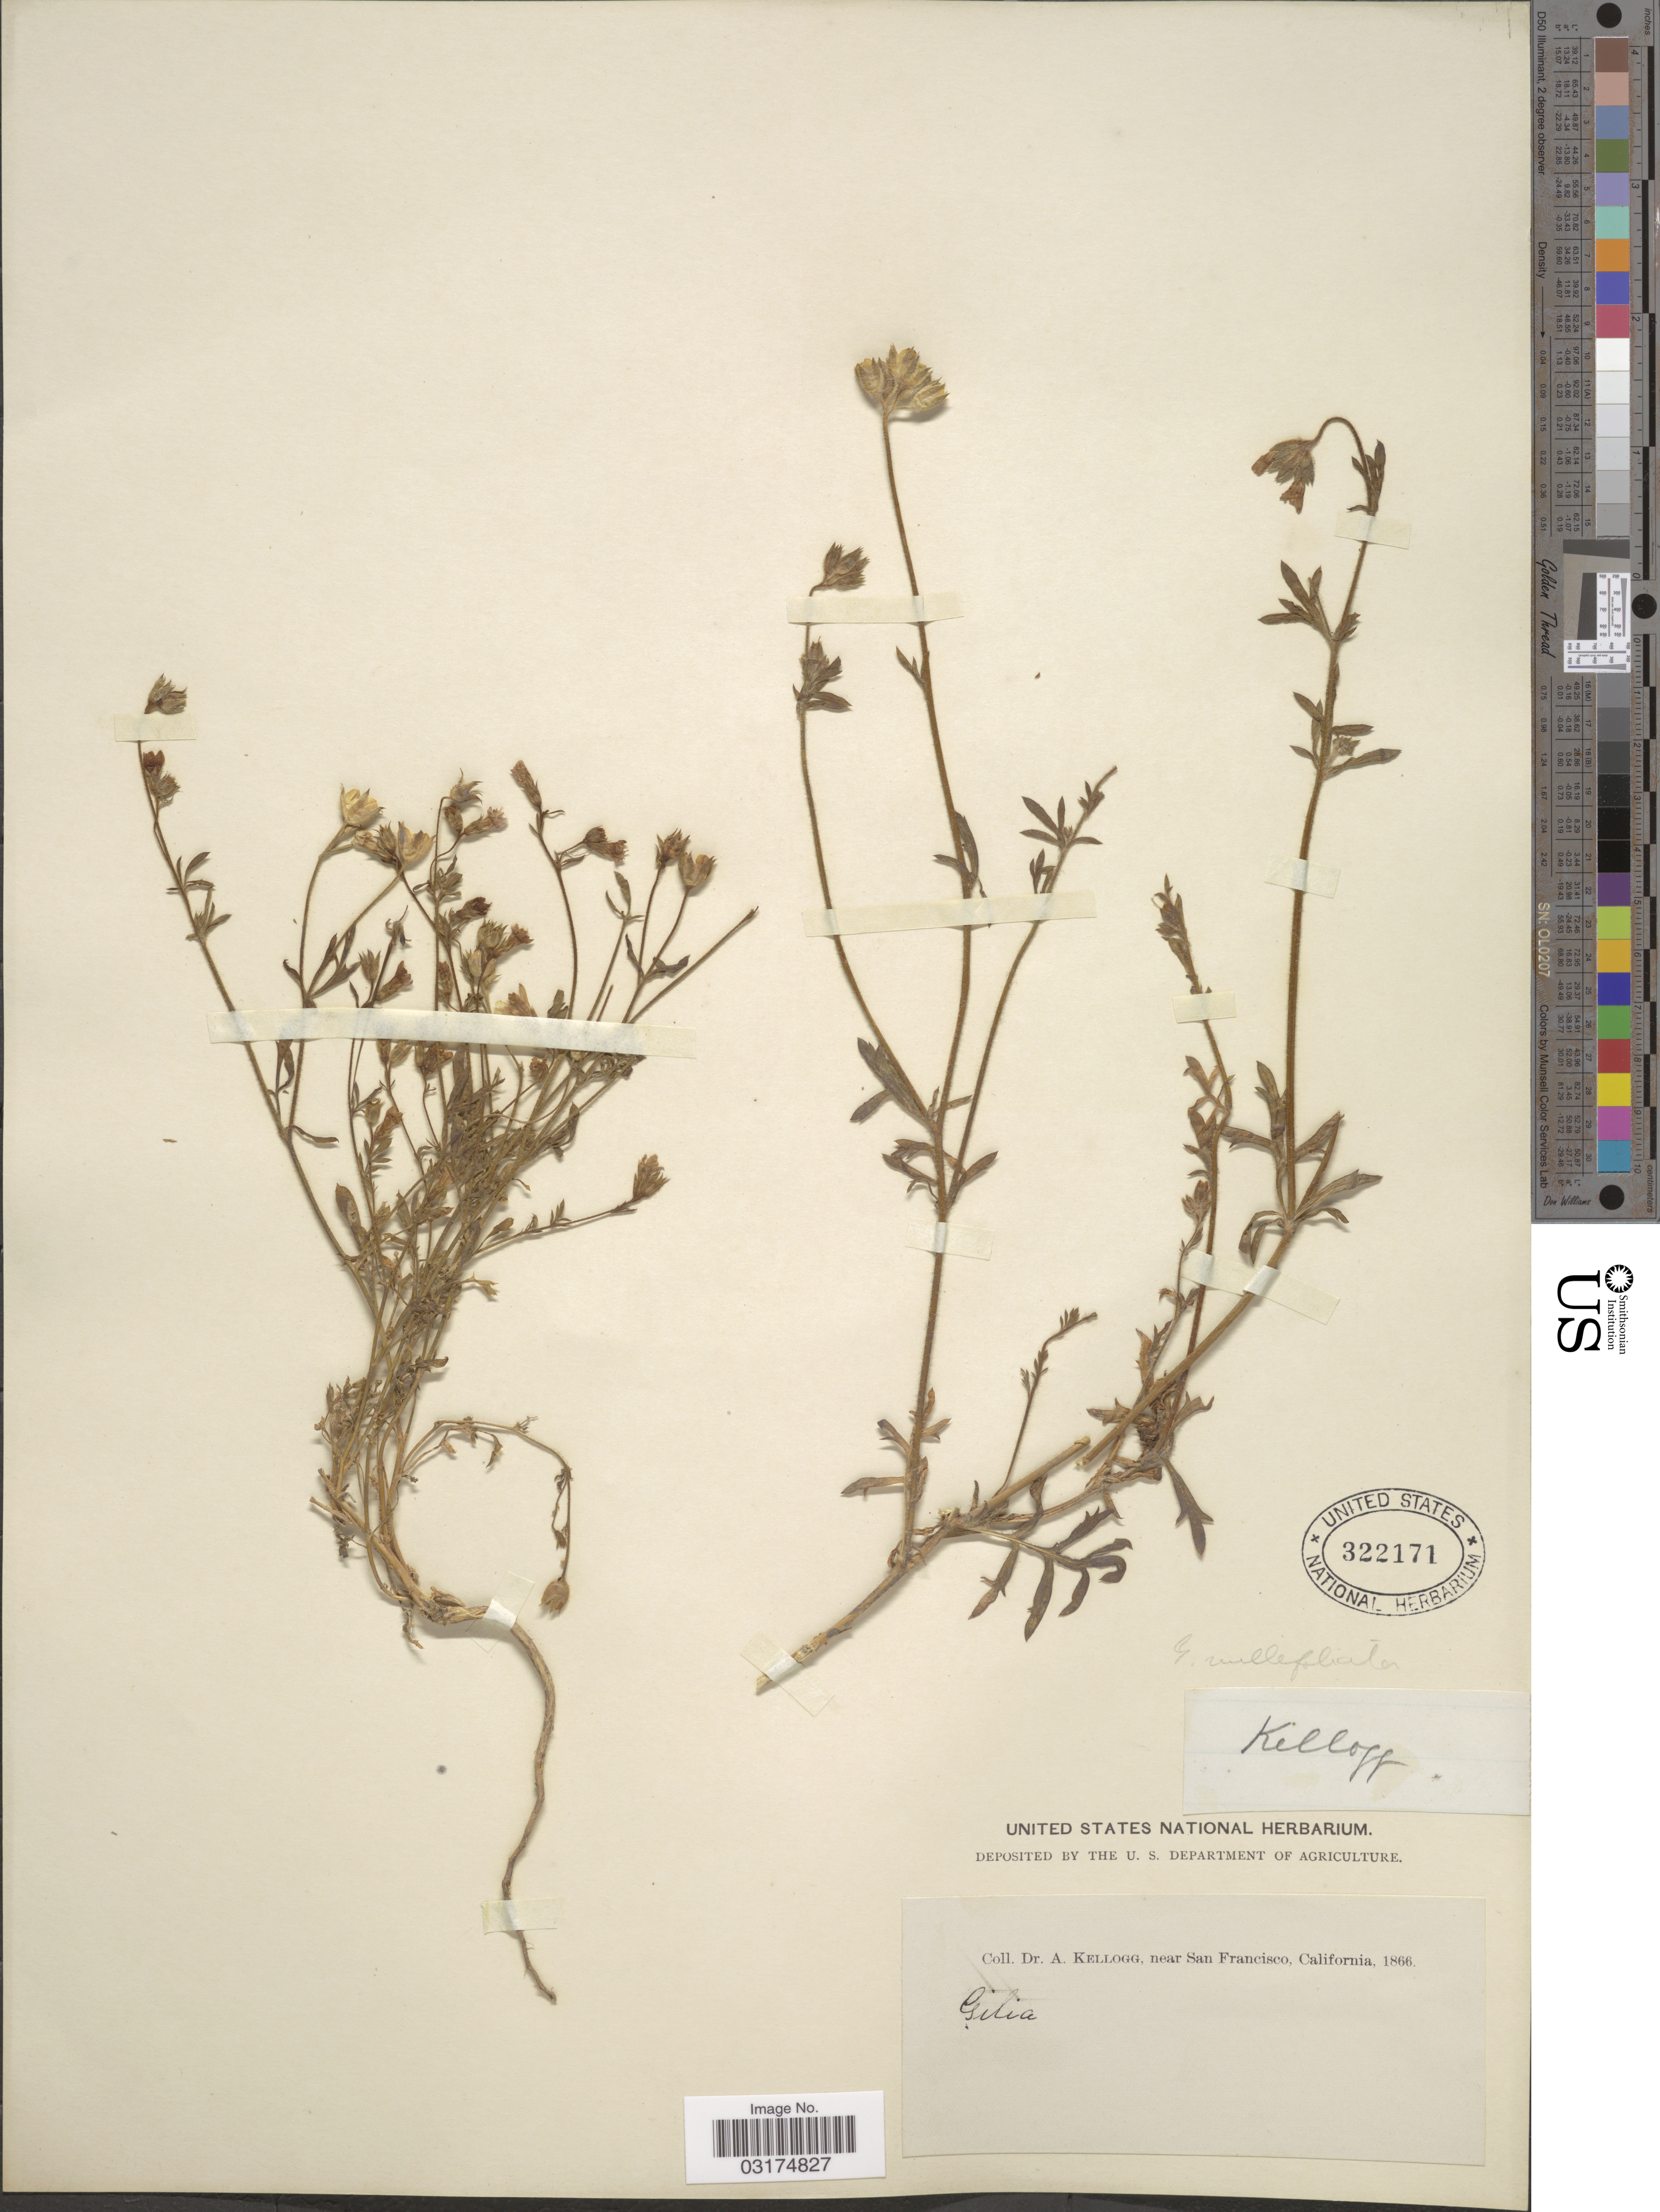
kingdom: Plantae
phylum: Tracheophyta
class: Magnoliopsida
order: Ericales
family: Polemoniaceae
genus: Gilia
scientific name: Gilia achilleifolia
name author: Benth.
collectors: A. Kellogg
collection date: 1866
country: United States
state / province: California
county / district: San Francisco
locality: Near San Francisco.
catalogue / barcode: US 322171